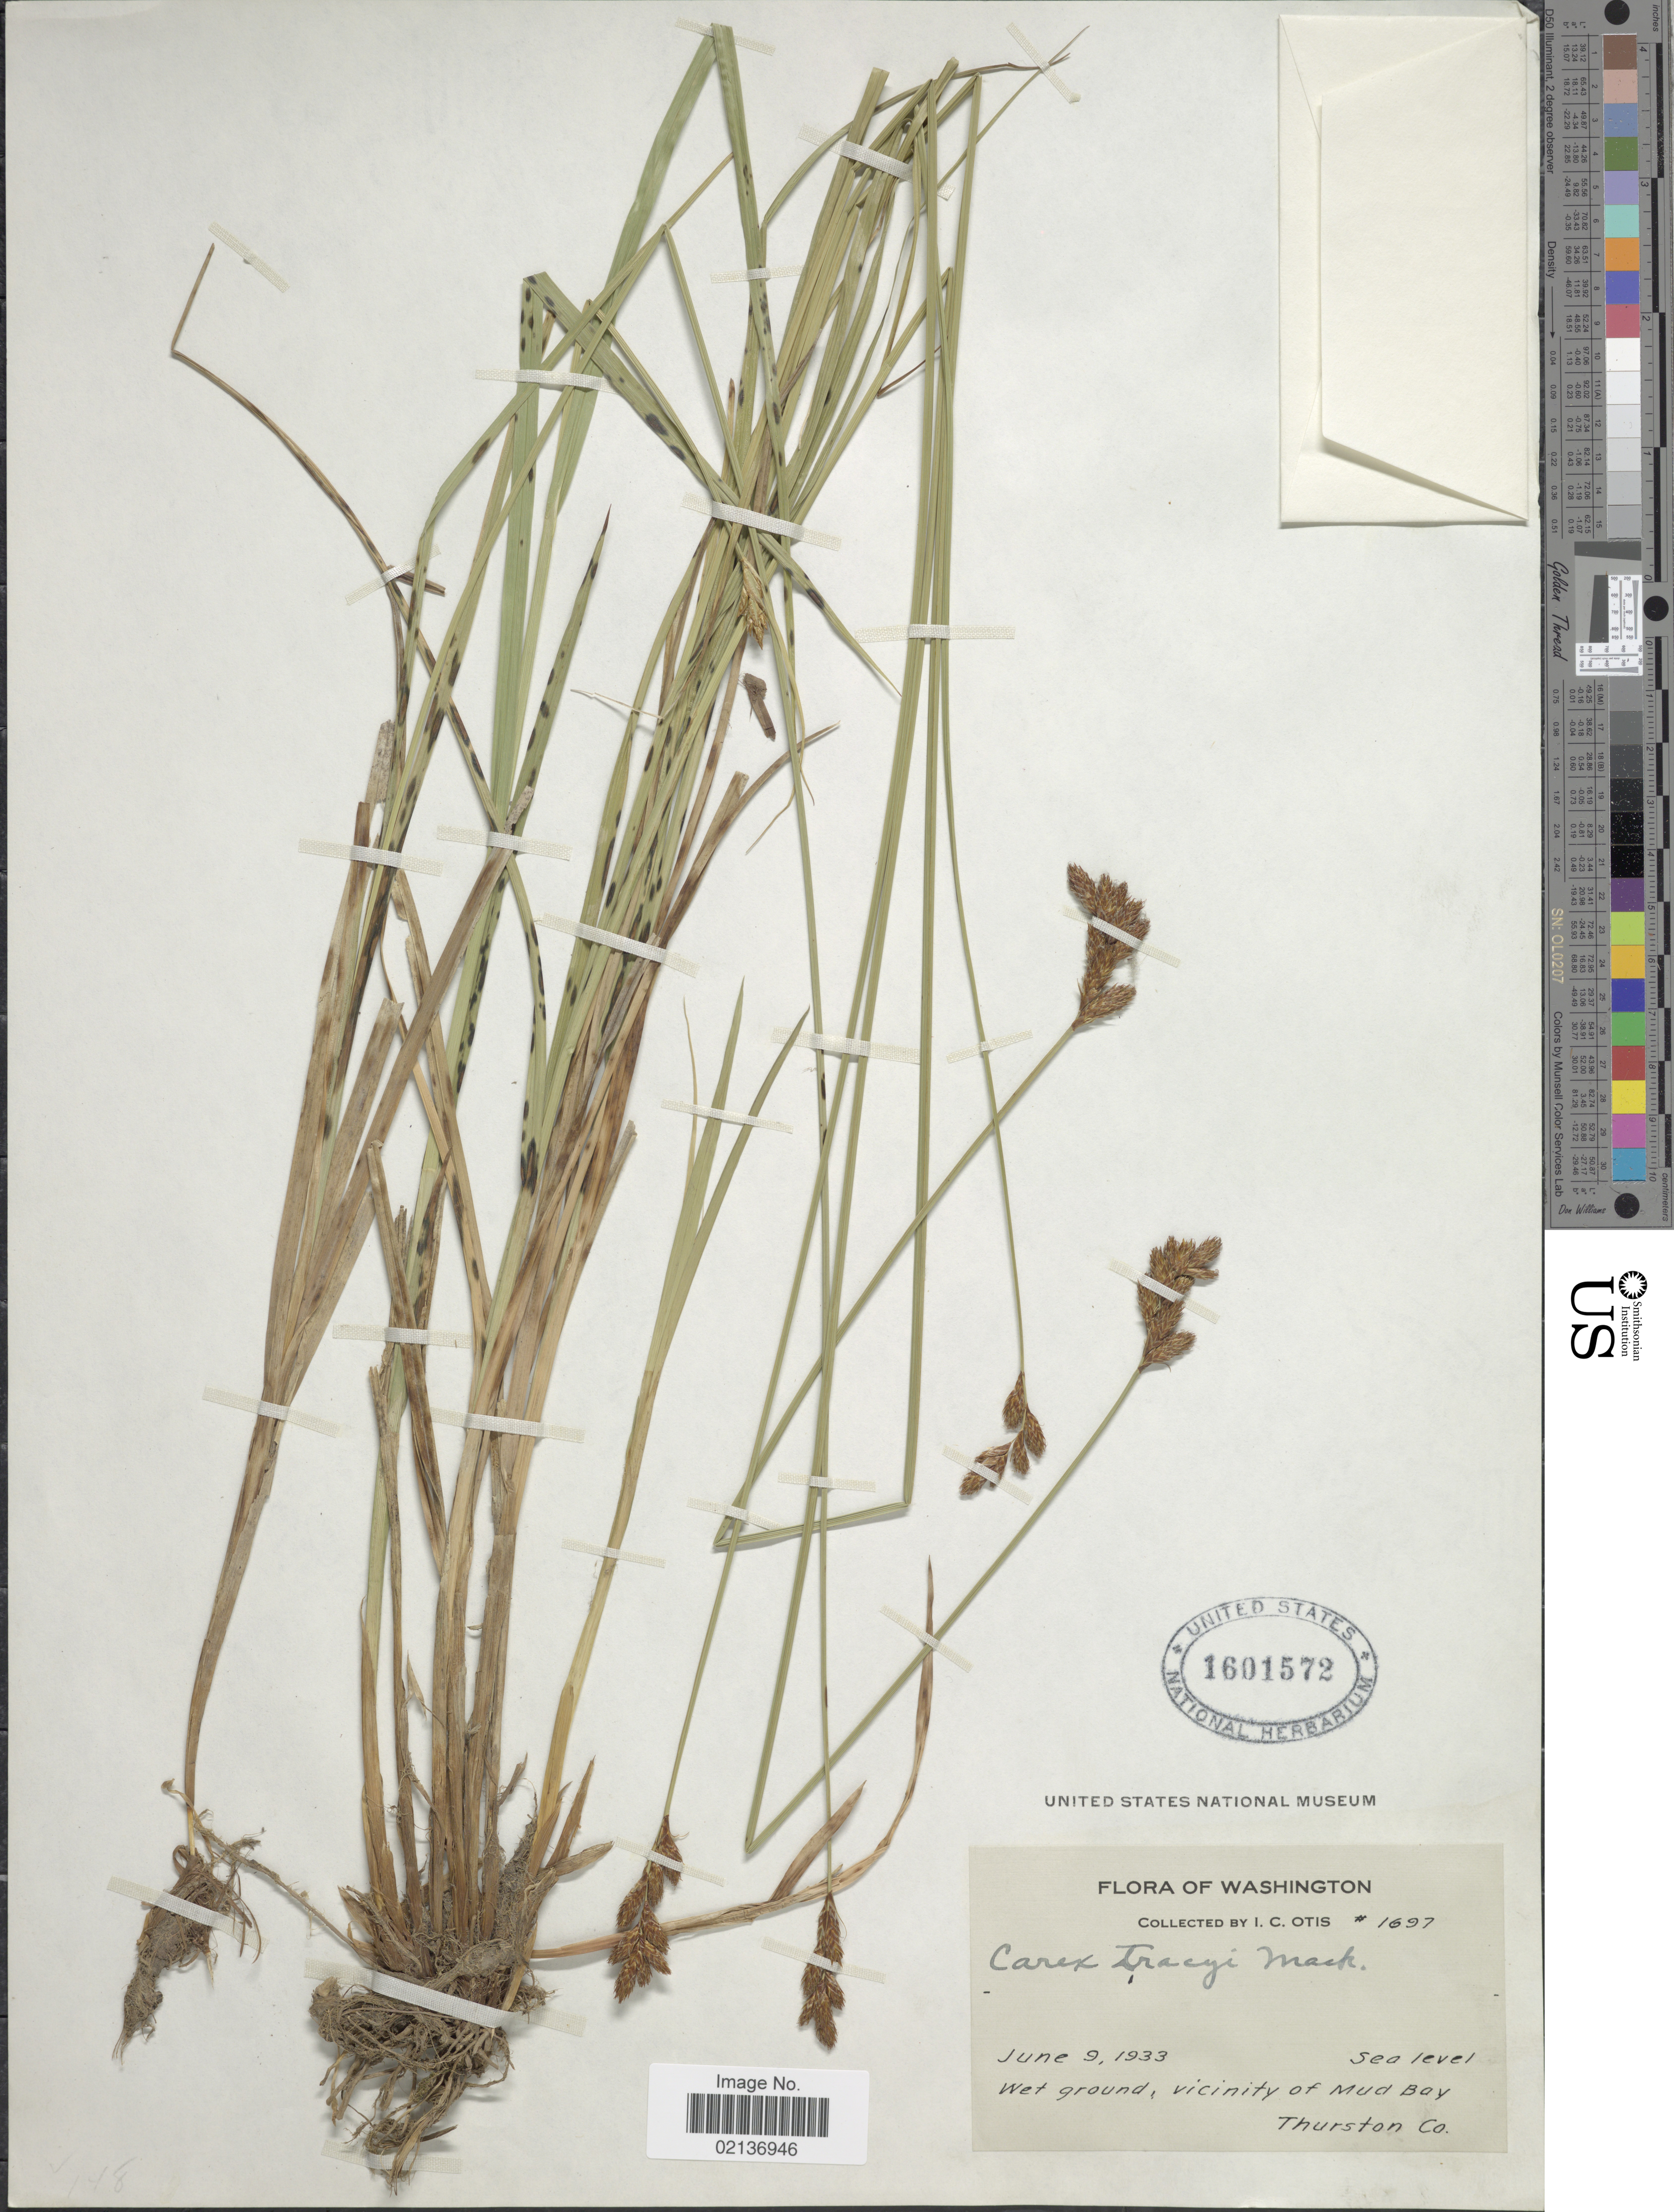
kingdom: Plantae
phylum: Tracheophyta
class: Liliopsida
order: Poales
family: Cyperaceae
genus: Carex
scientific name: Carex tracyi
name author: Mack.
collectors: I. C. Otis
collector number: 1697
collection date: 1933-06-09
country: United States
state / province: Washington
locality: Vicinity of Mud Bay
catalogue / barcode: US 1601572